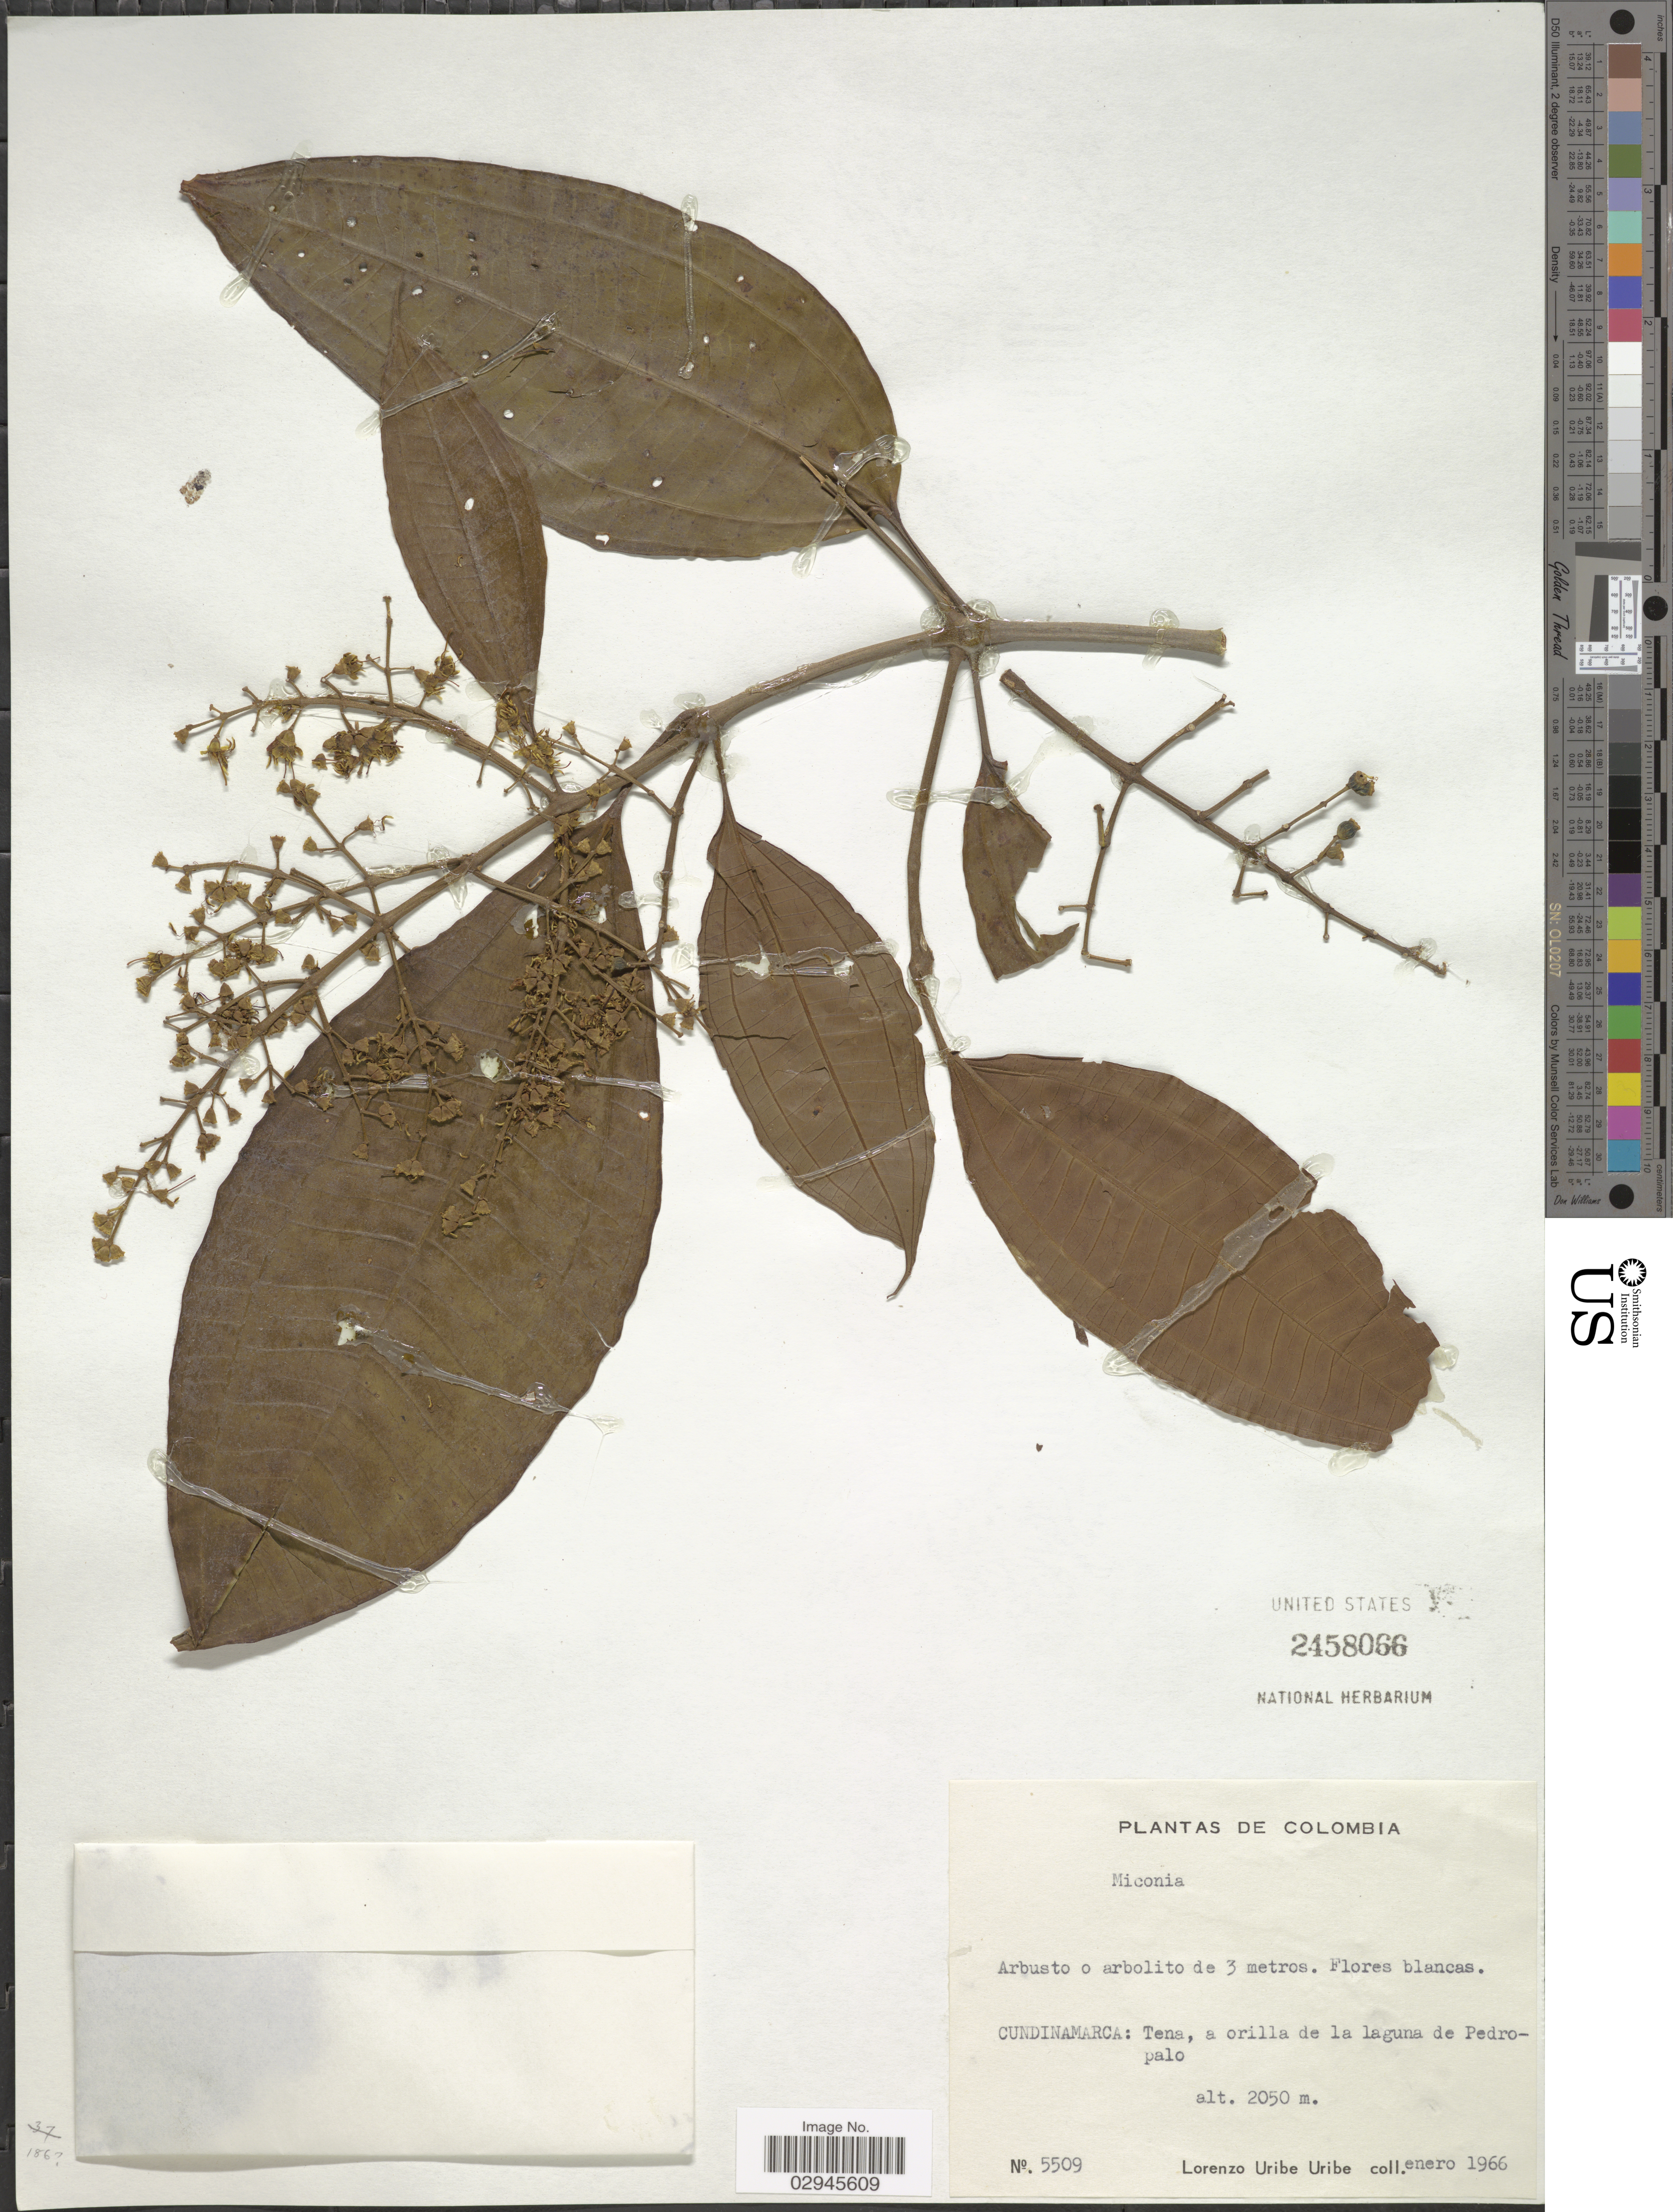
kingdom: Plantae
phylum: Tracheophyta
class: Magnoliopsida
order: Myrtales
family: Melastomataceae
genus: Miconia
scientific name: Miconia sp.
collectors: L. Uribe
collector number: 5509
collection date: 1966-01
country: Colombia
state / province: Cundinamarca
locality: Tena, a orilla de la laguna de Pedropalo.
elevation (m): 2050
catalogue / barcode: US 2458066